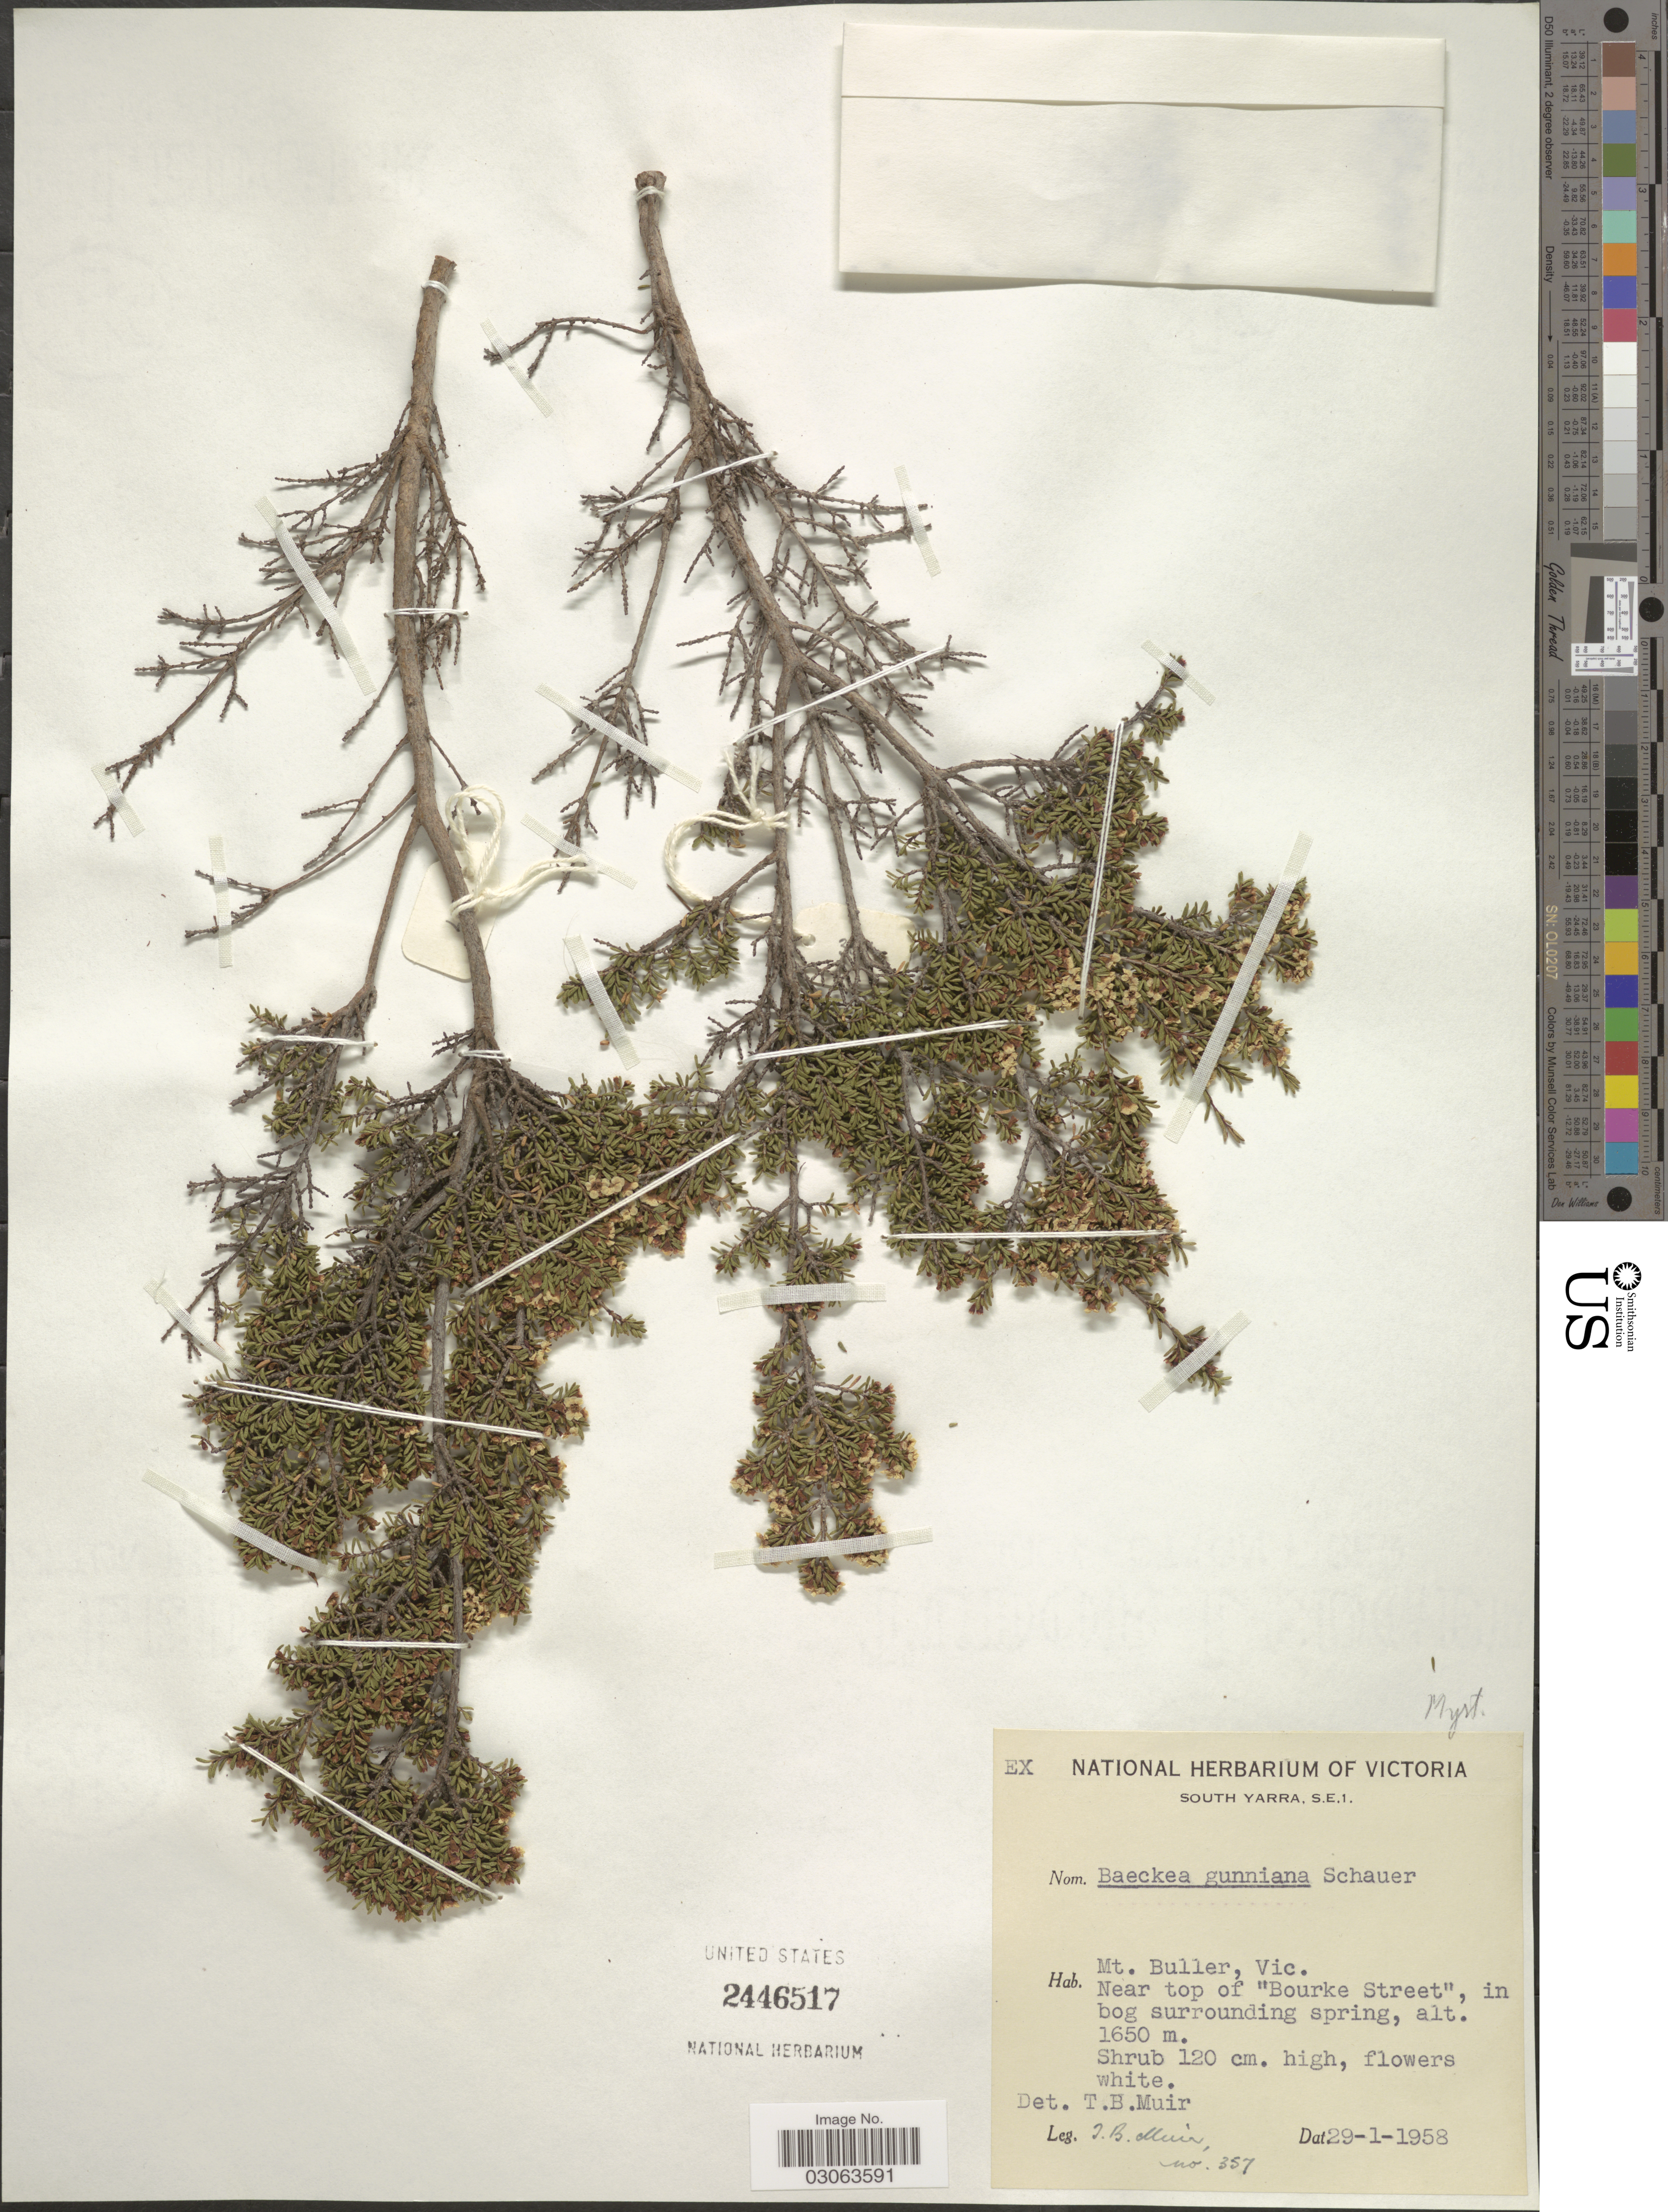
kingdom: Plantae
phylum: Tracheophyta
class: Magnoliopsida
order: Myrtales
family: Myrtaceae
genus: Baeckea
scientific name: Baeckea gunniana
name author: Schauer ex Walp.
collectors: T. Muir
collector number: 357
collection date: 1958-01-29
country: Australia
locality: Mt. Buller, Vic. Near top of "Bourke Street".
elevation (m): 1650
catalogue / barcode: US 2446517